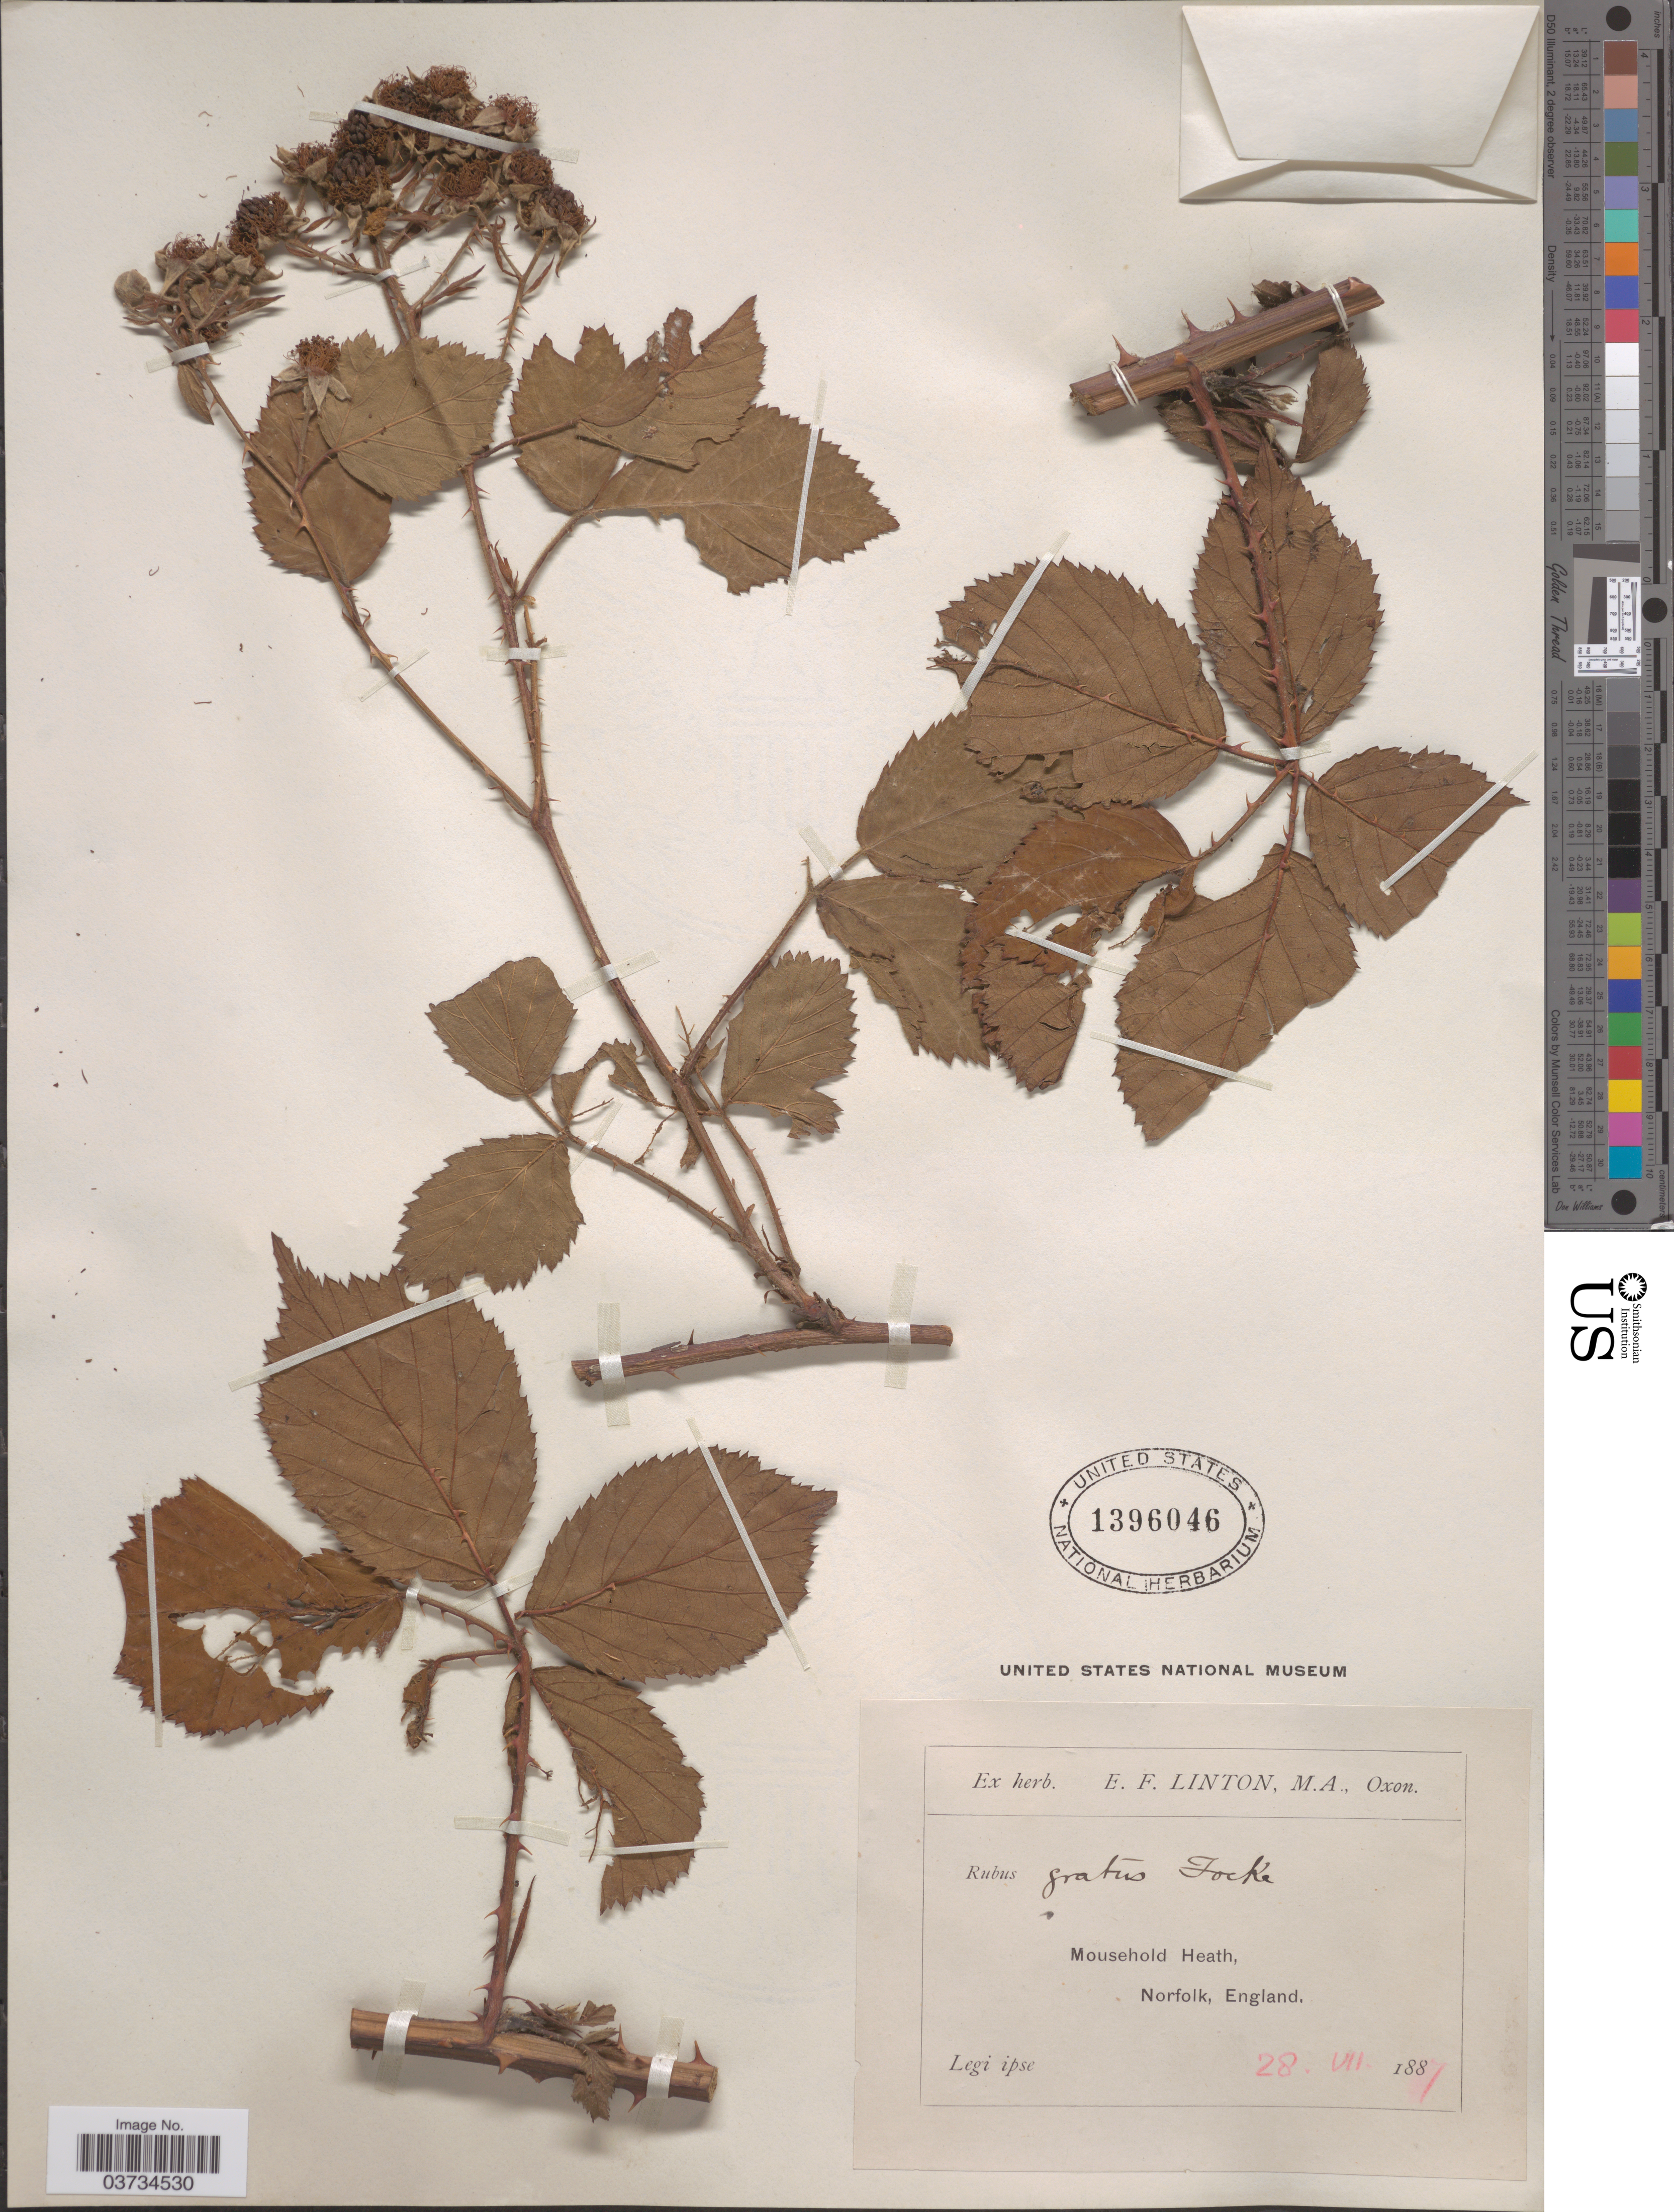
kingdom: Plantae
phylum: Tracheophyta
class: Magnoliopsida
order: Rosales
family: Rosaceae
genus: Rubus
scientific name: Rubus gratus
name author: Focke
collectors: E. Linton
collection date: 1881-07-28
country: United Kingdom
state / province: England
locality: Mousehold Heath, Norfolk.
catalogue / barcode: US 1396046